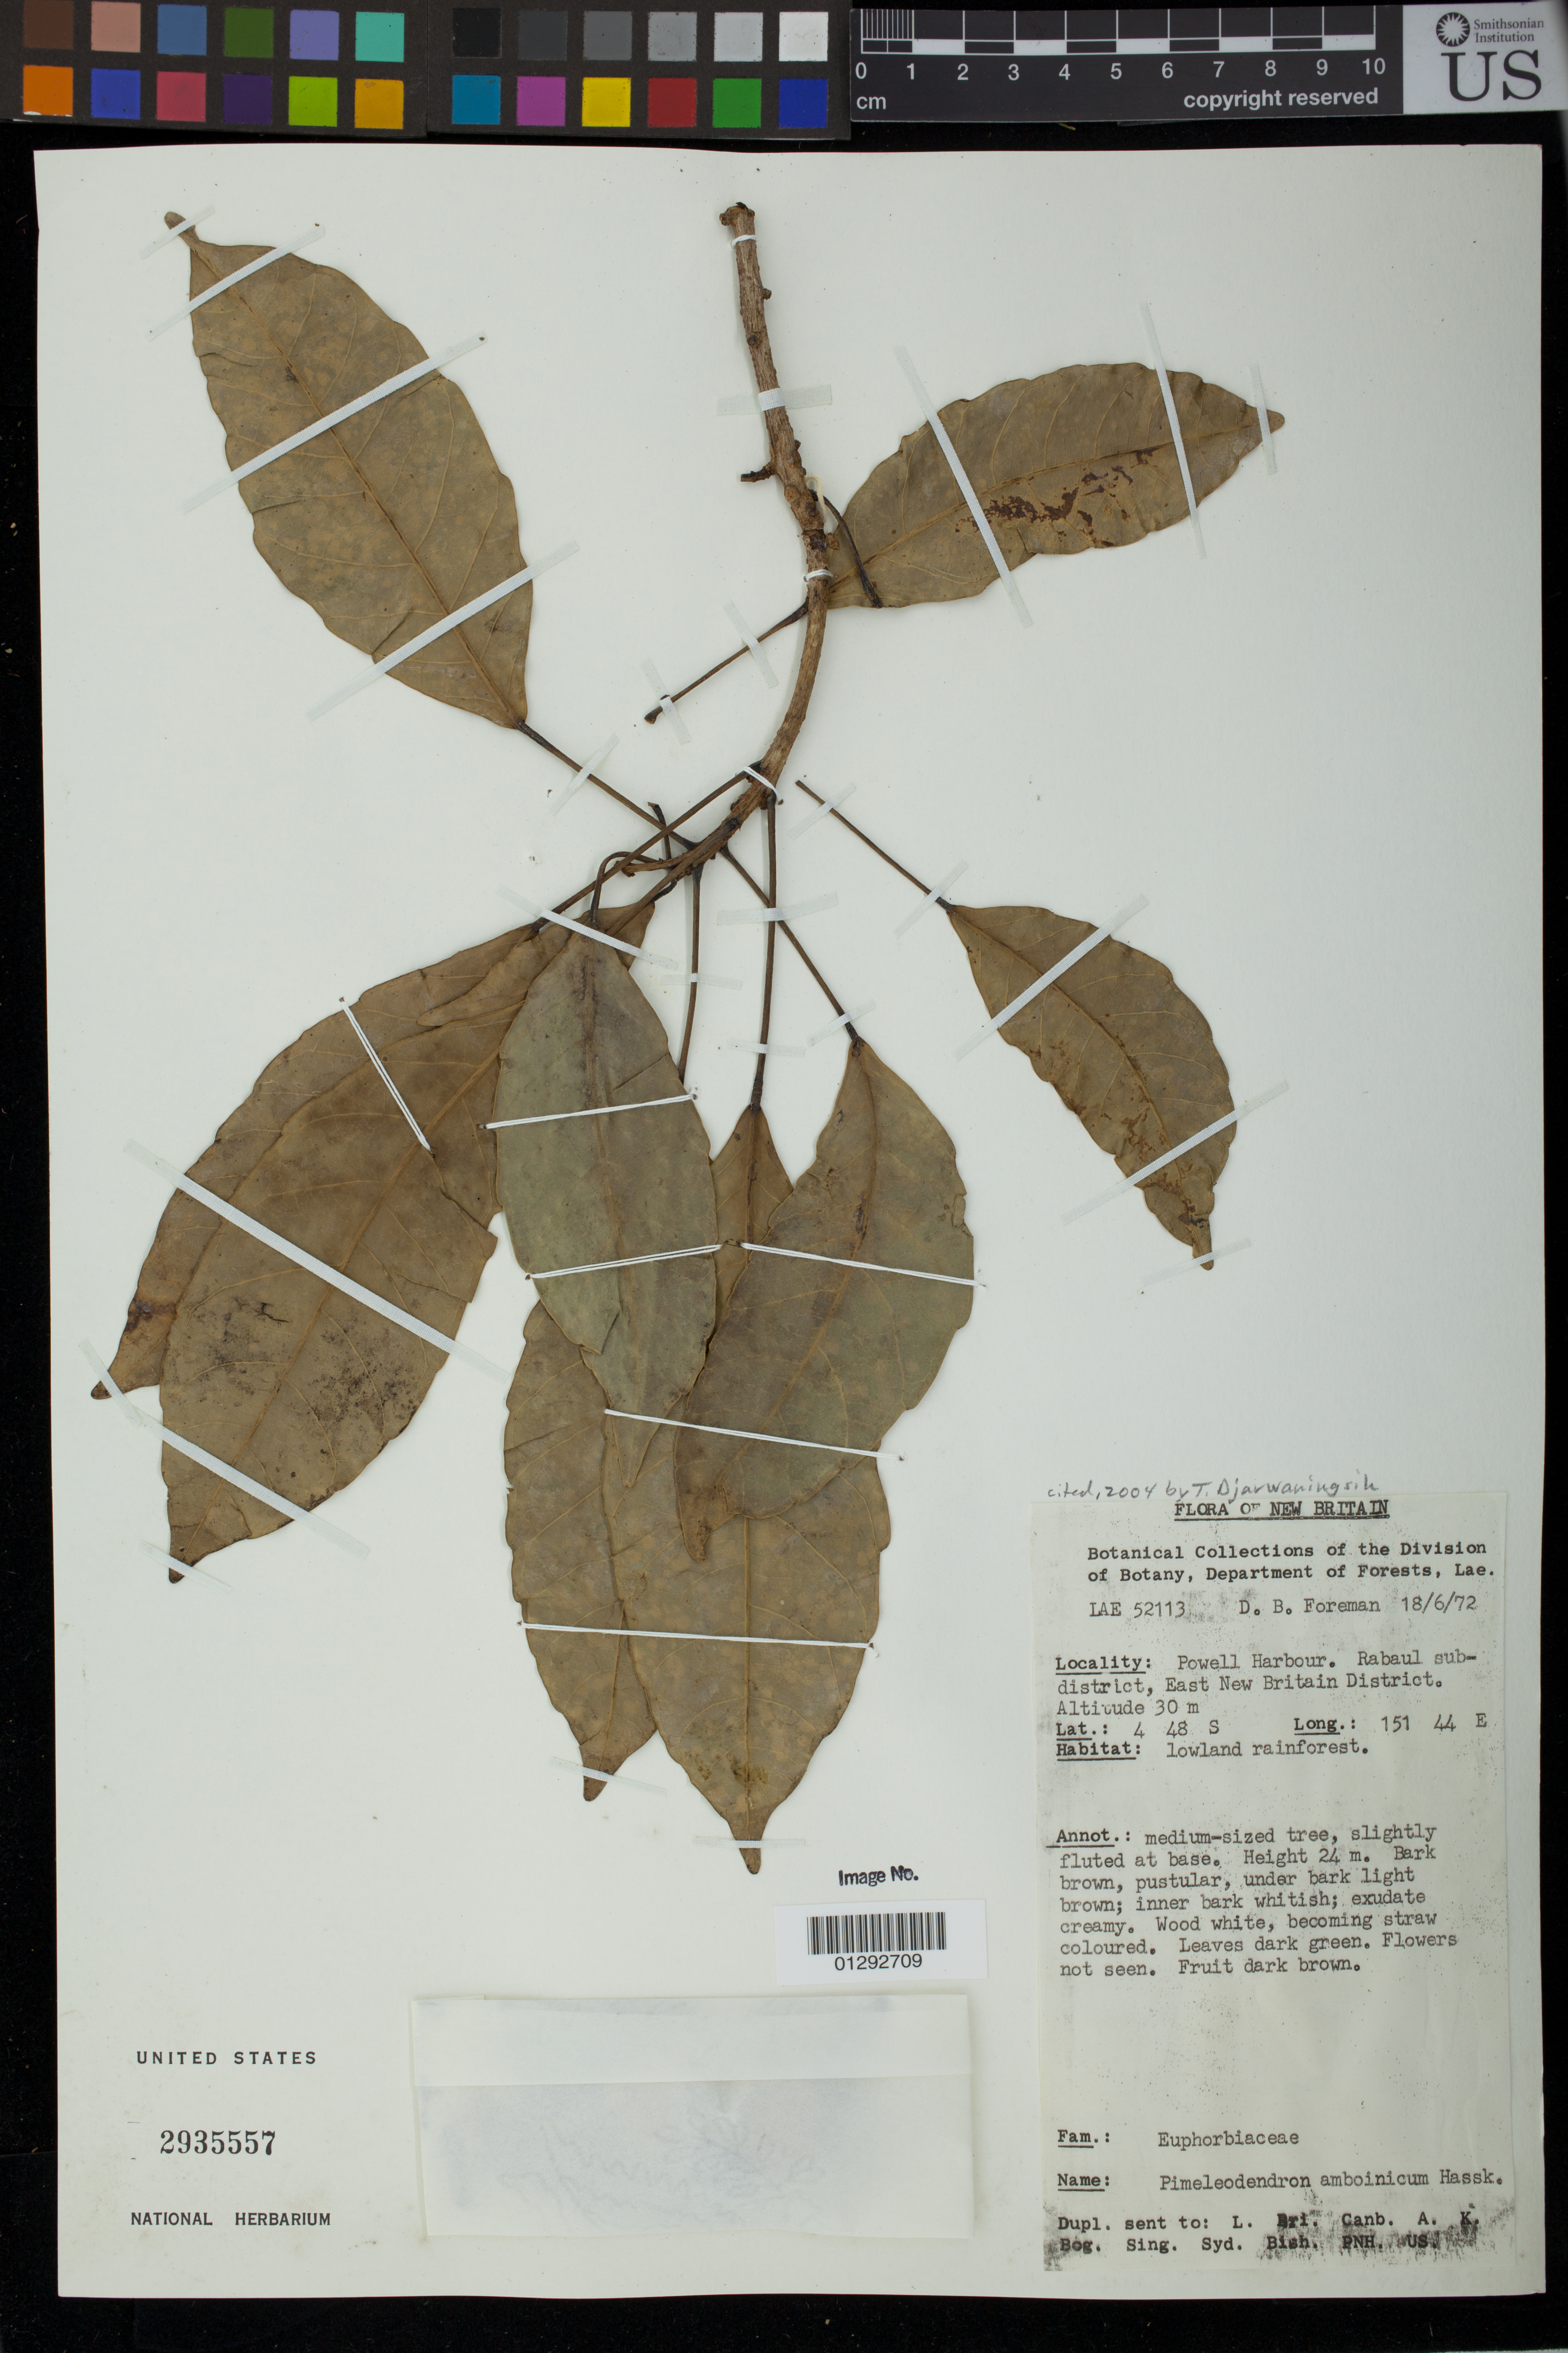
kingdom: Plantae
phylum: Tracheophyta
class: Magnoliopsida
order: Malpighiales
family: Euphorbiaceae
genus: Pimelodendron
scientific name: Pimelodendron amboinicum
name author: Hassk.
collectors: D. Foreman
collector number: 52113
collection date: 1972-06-18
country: Papua New Guinea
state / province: East New Britain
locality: Powell Harbour. Rabaul subdistrict, East New Britain District.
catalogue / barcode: US 2935557